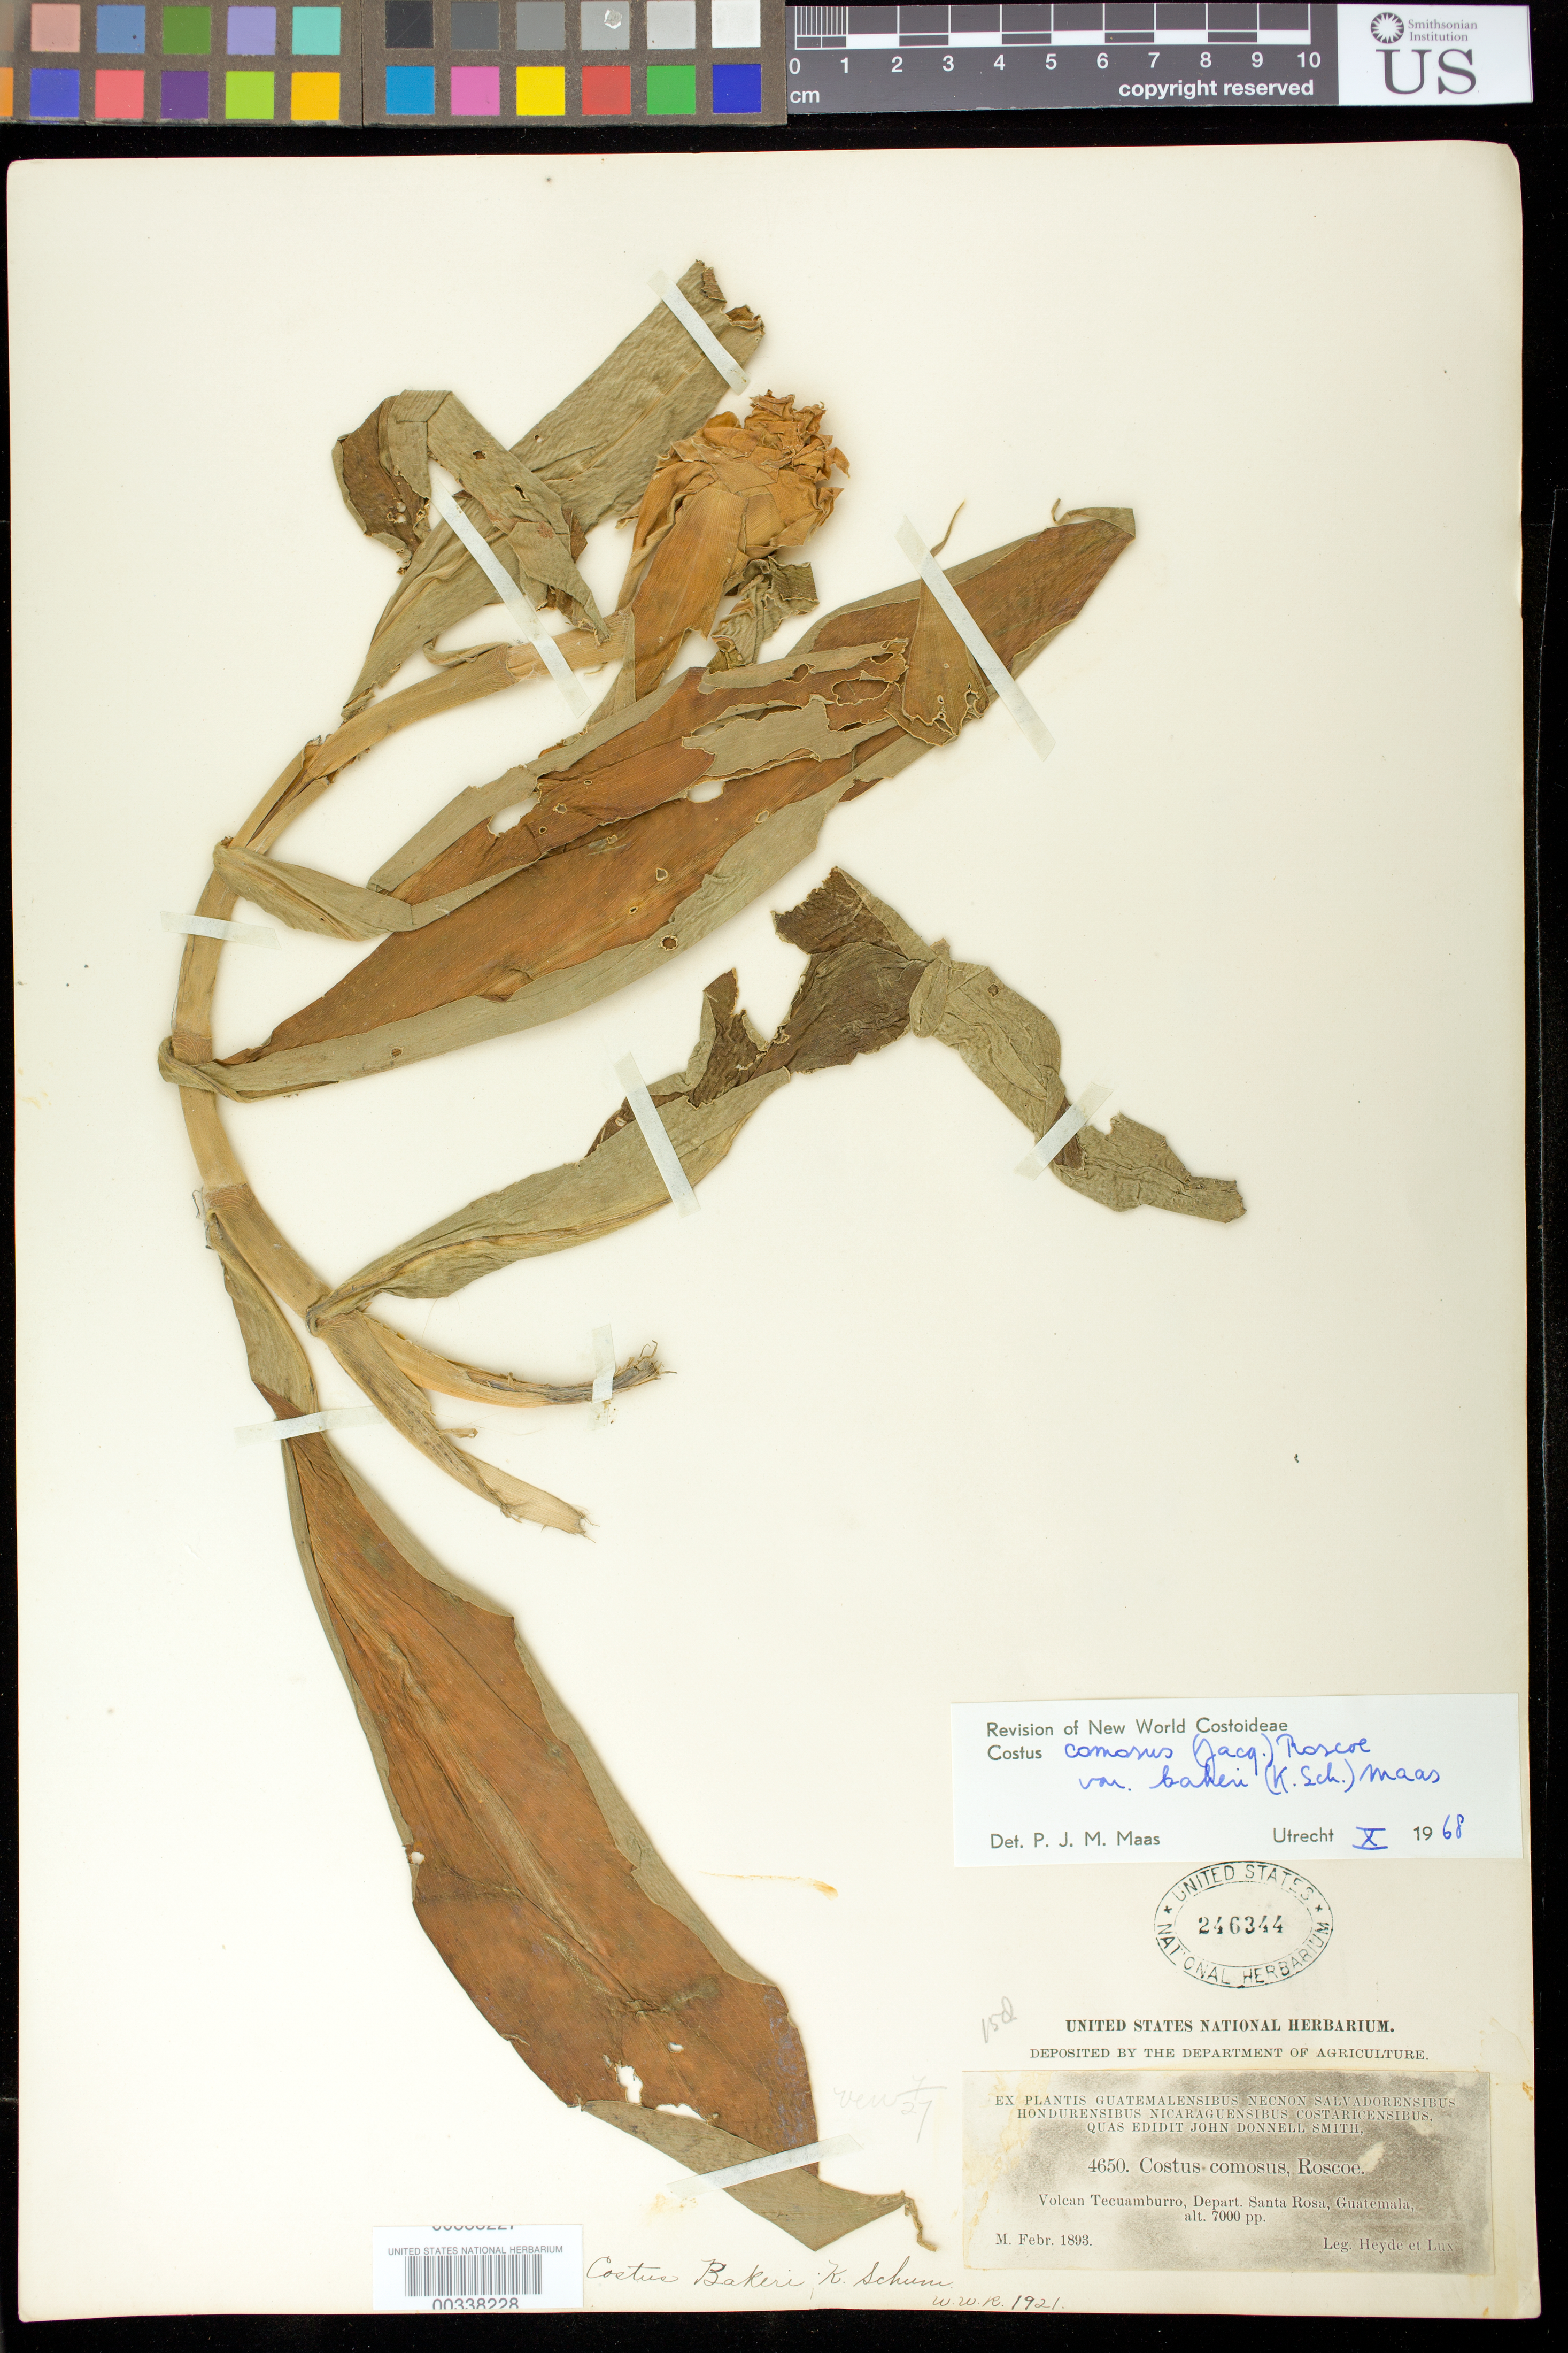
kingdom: Plantae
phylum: Tracheophyta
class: Liliopsida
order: Zingiberales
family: Costaceae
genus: Costus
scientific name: Costus comosus var. bakeri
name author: (K. Schum.) Maas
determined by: Maas, Paul J. M.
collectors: E. T. Heyde & E. Lux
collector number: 4650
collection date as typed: Feb 1893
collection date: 1893-02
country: Guatemala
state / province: Santa Rosa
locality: Volcan Tecuamburro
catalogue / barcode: US 246344